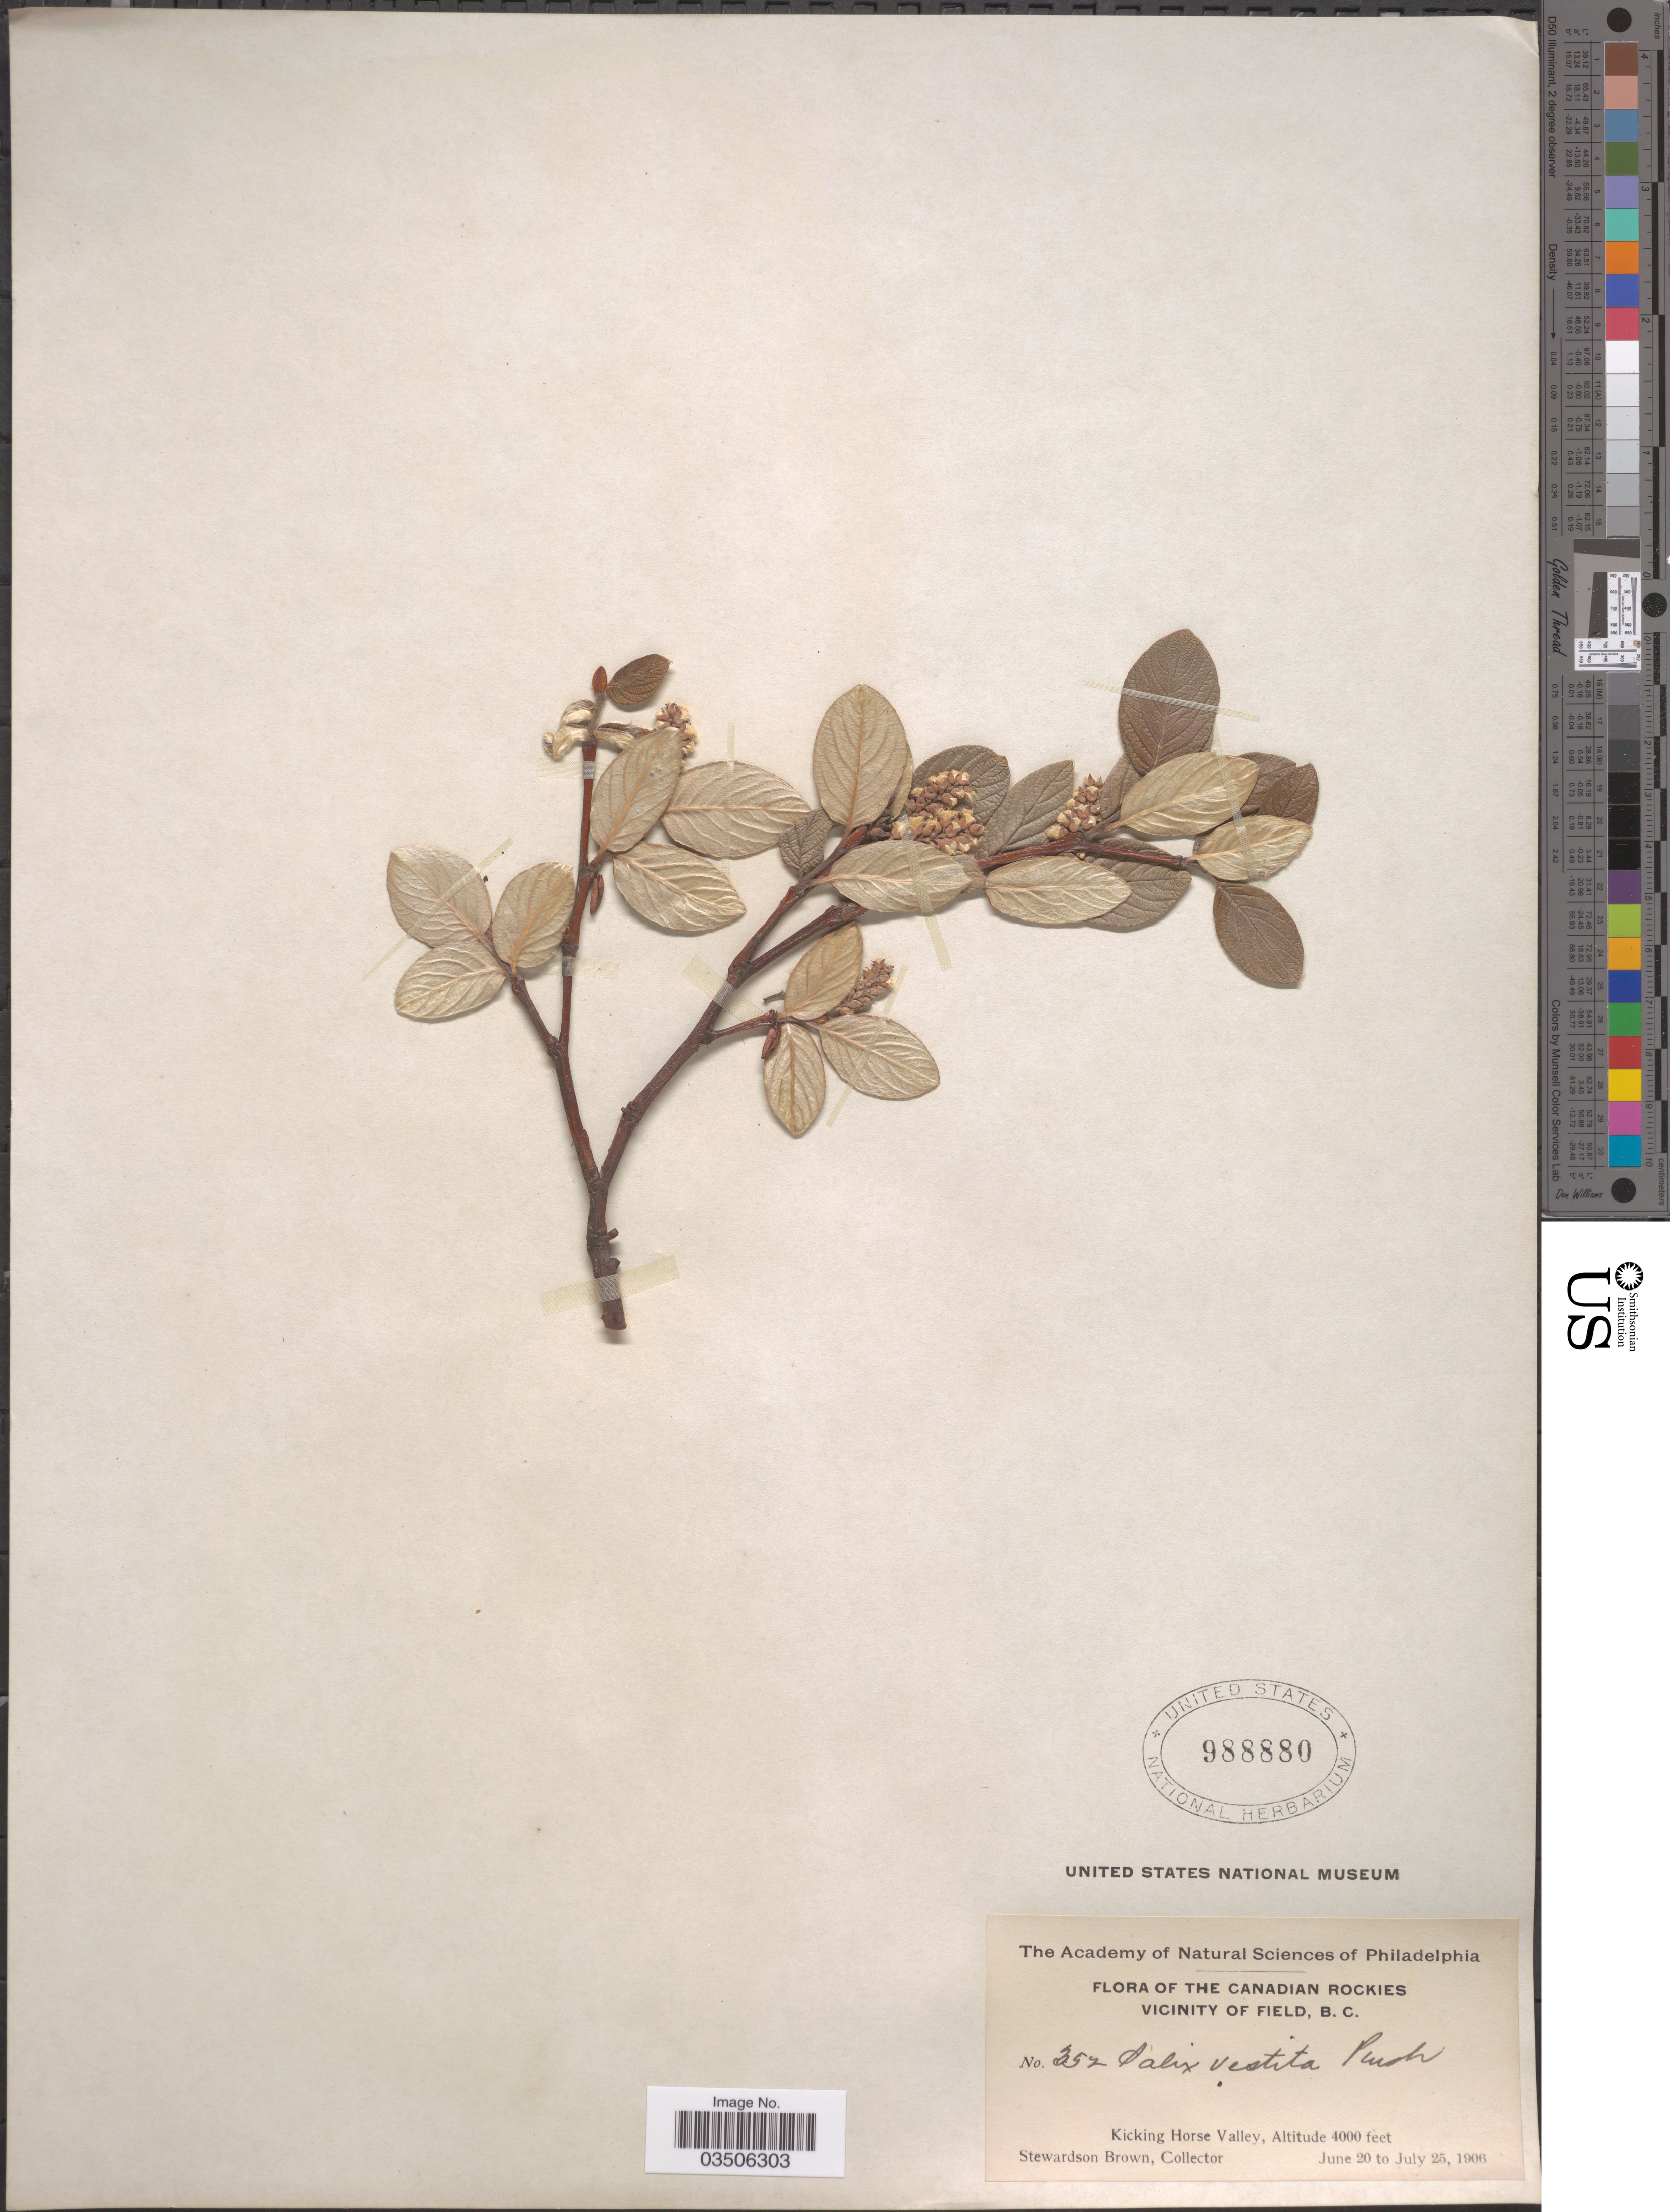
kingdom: Plantae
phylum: Tracheophyta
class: Magnoliopsida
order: Malpighiales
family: Salicaceae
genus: Salix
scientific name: Salix vestita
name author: Pursh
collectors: S. Brown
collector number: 352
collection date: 1906-06-20/1906-07-25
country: Canada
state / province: British Columbia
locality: Canadian Rockies. Vicinity of Field. Kicking Horse Valley.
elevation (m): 1219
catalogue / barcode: US 988880